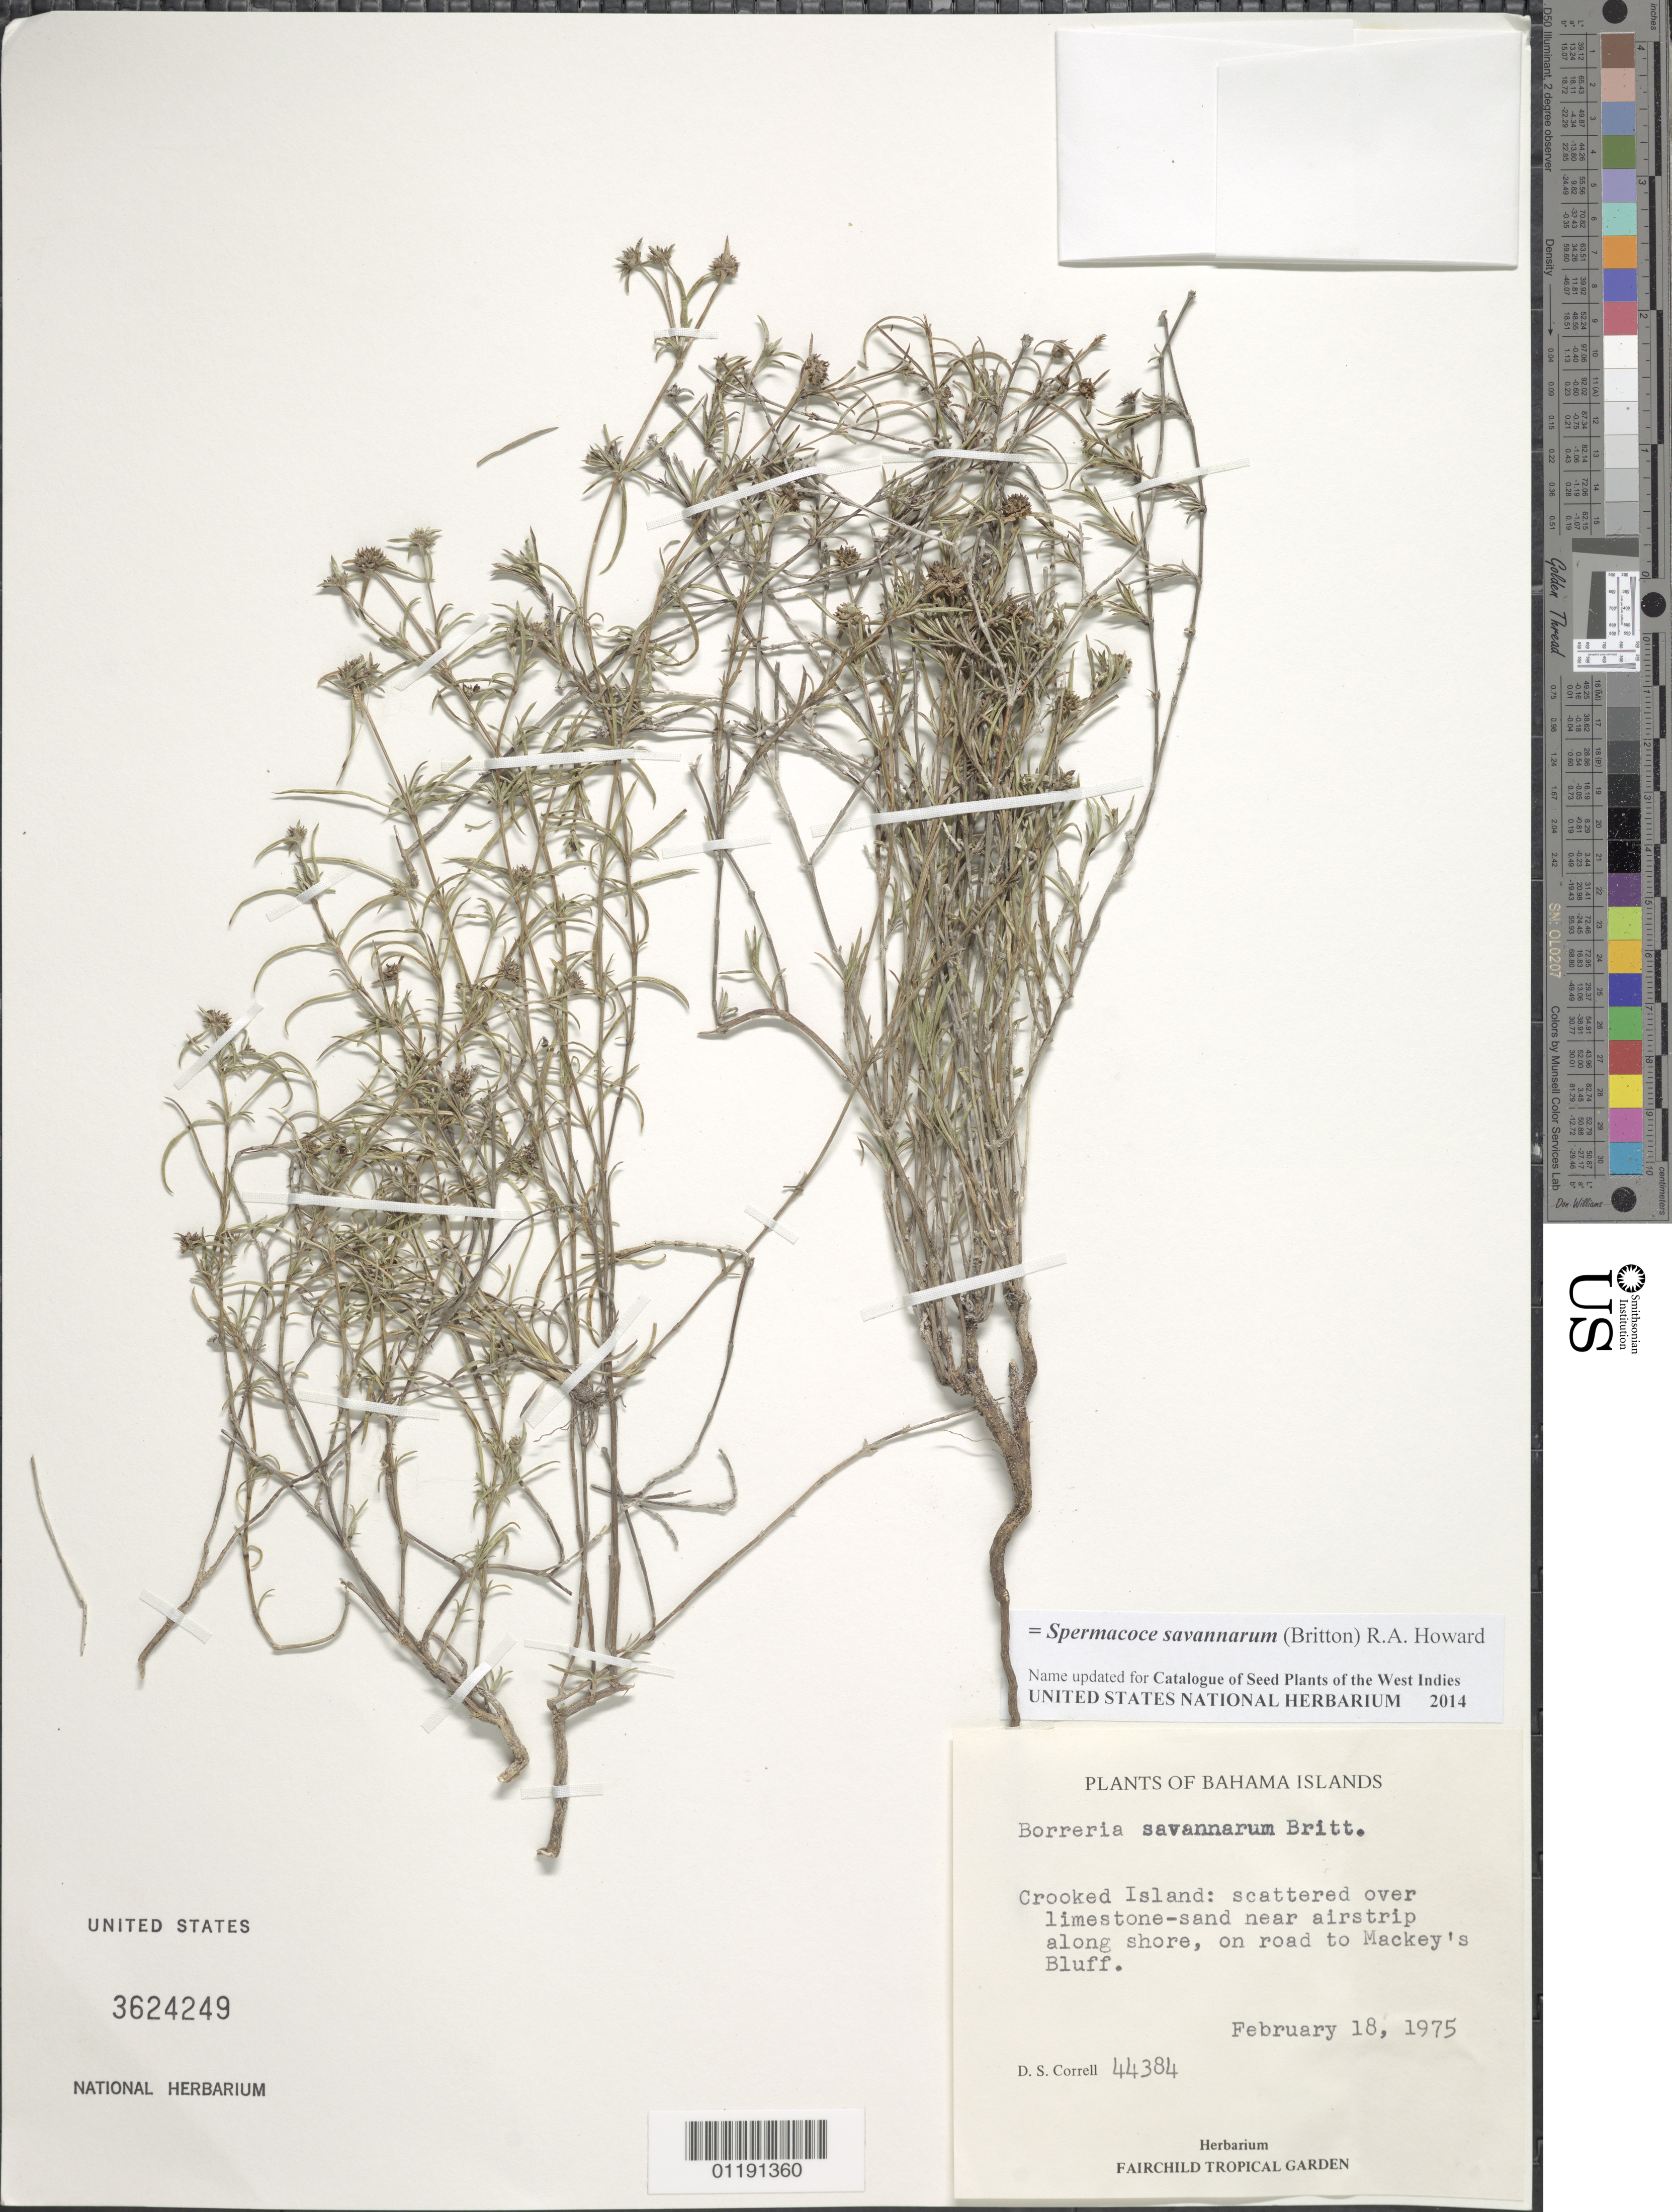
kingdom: Plantae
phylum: Tracheophyta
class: Magnoliopsida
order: Gentianales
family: Rubiaceae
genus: Spermacoce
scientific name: Spermacoce savannarum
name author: (Britton) R.A. Howard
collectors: D. S. Correll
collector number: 44384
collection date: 1975-02-18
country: Bahamas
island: Crooked Island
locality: Near airstrip along shore, on road to Mackey's Bluff.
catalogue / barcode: US 3624249